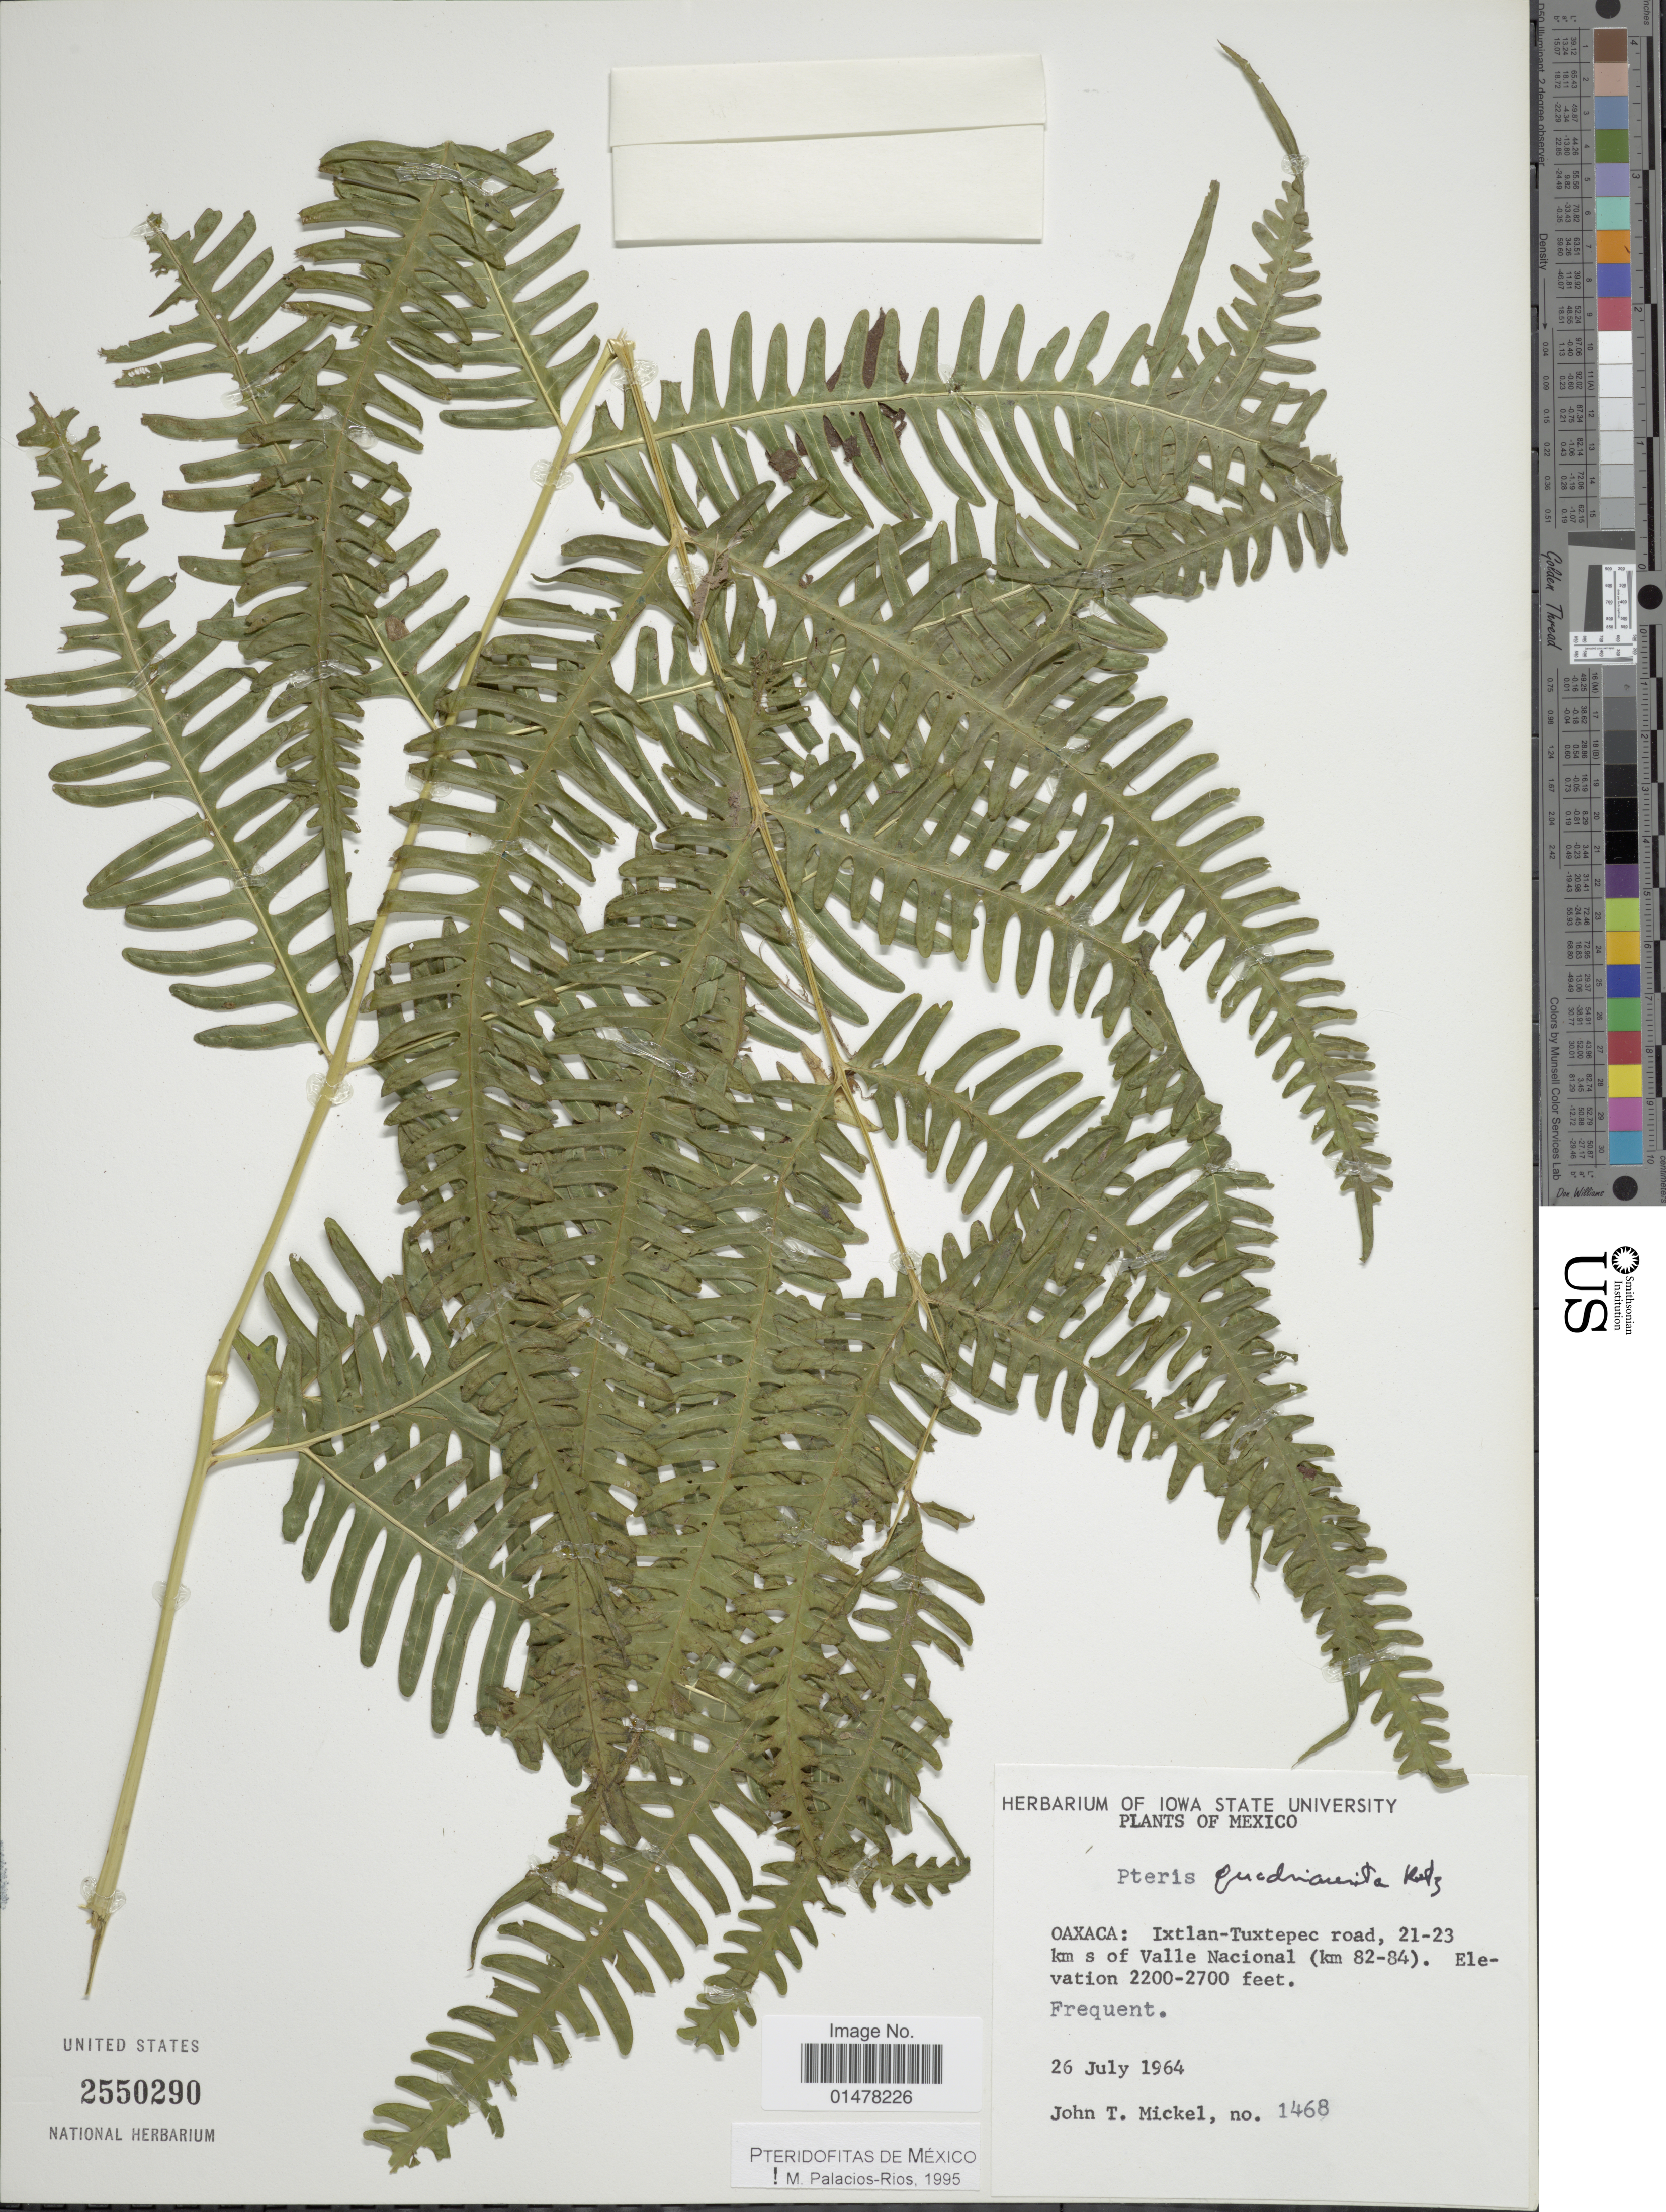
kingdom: Plantae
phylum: Tracheophyta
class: Polypodiopsida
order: Polypodiales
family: Pteridaceae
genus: Pteris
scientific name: Pteris quadriaurita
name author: Retz.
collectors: J. T. Mickel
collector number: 1468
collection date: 1964-07-26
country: Mexico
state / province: Oaxaca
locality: PLants of Mexico, Oaxaca: Ixtlan-Tuxtepec road, 21-23 km s of Valle Nacional(km 82-84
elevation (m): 671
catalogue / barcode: US 2550290